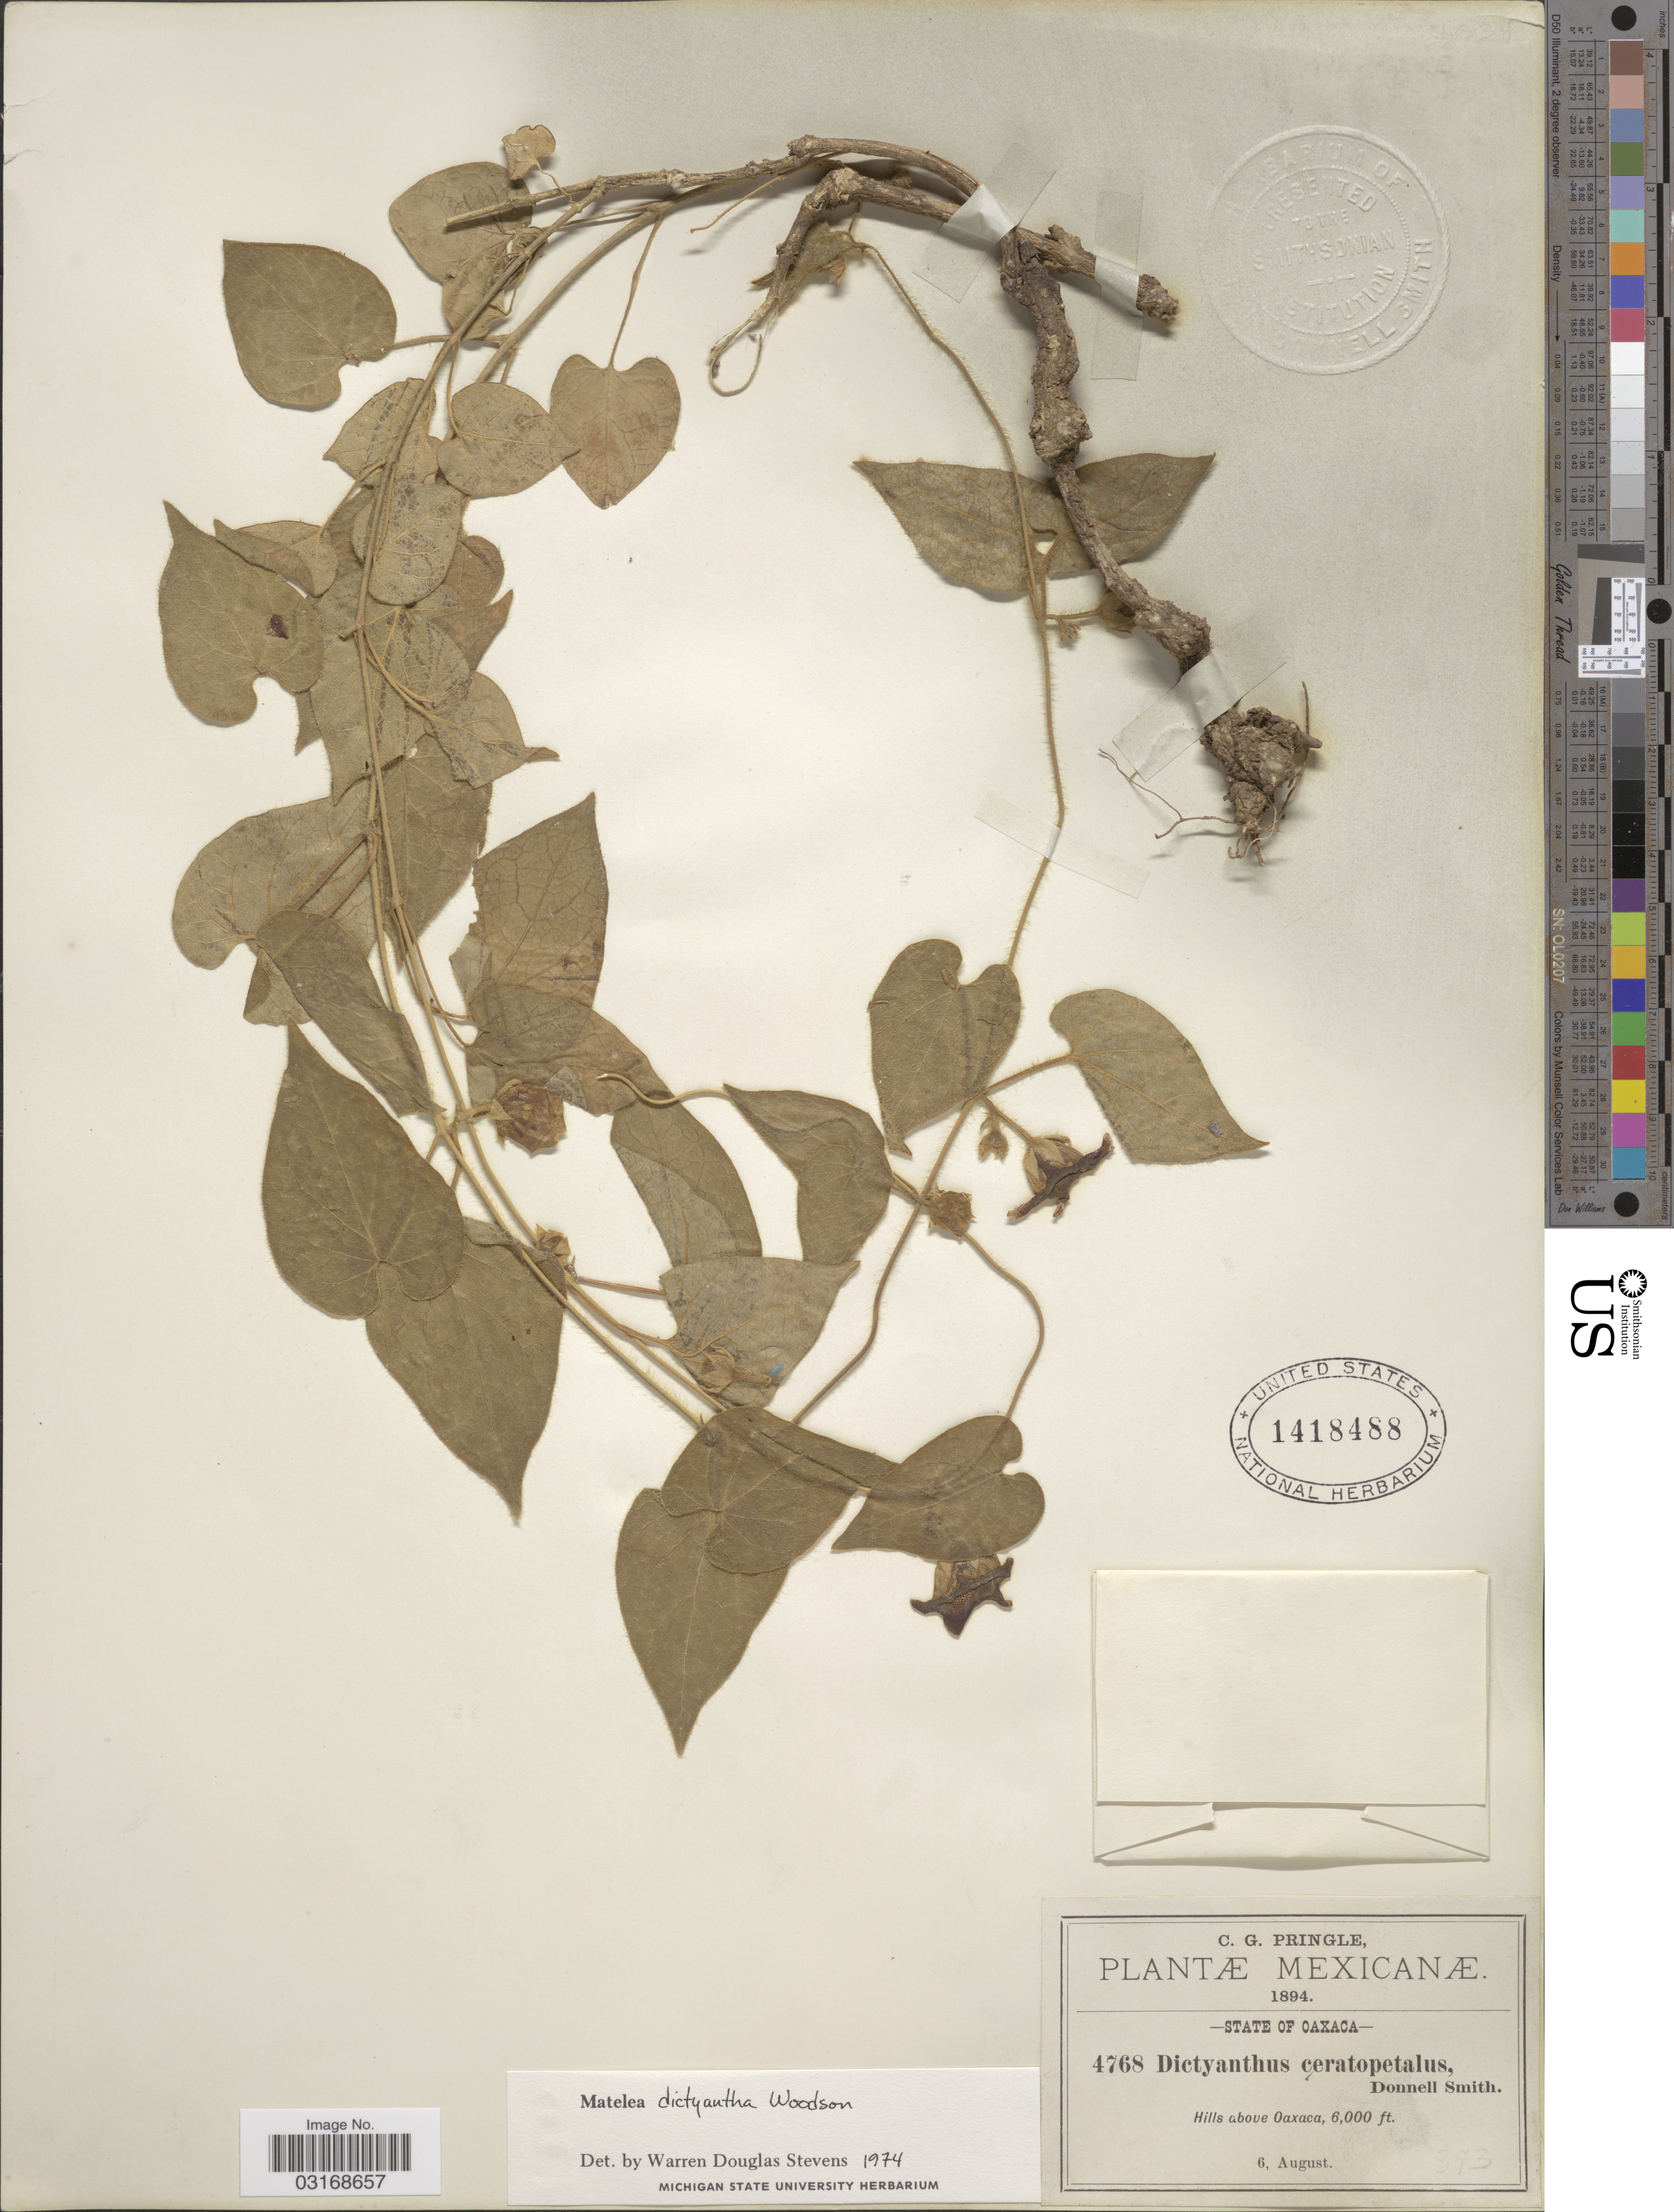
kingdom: Plantae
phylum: Tracheophyta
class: Magnoliopsida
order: Gentianales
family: Apocynaceae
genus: Matelea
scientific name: Matelea dictyantha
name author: Woodson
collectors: C. G. Pringle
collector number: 4768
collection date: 1894-08-06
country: Mexico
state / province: Oaxaca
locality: State of Oaxaca. Hills above Oaxaca.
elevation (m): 1829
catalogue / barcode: US 1418488